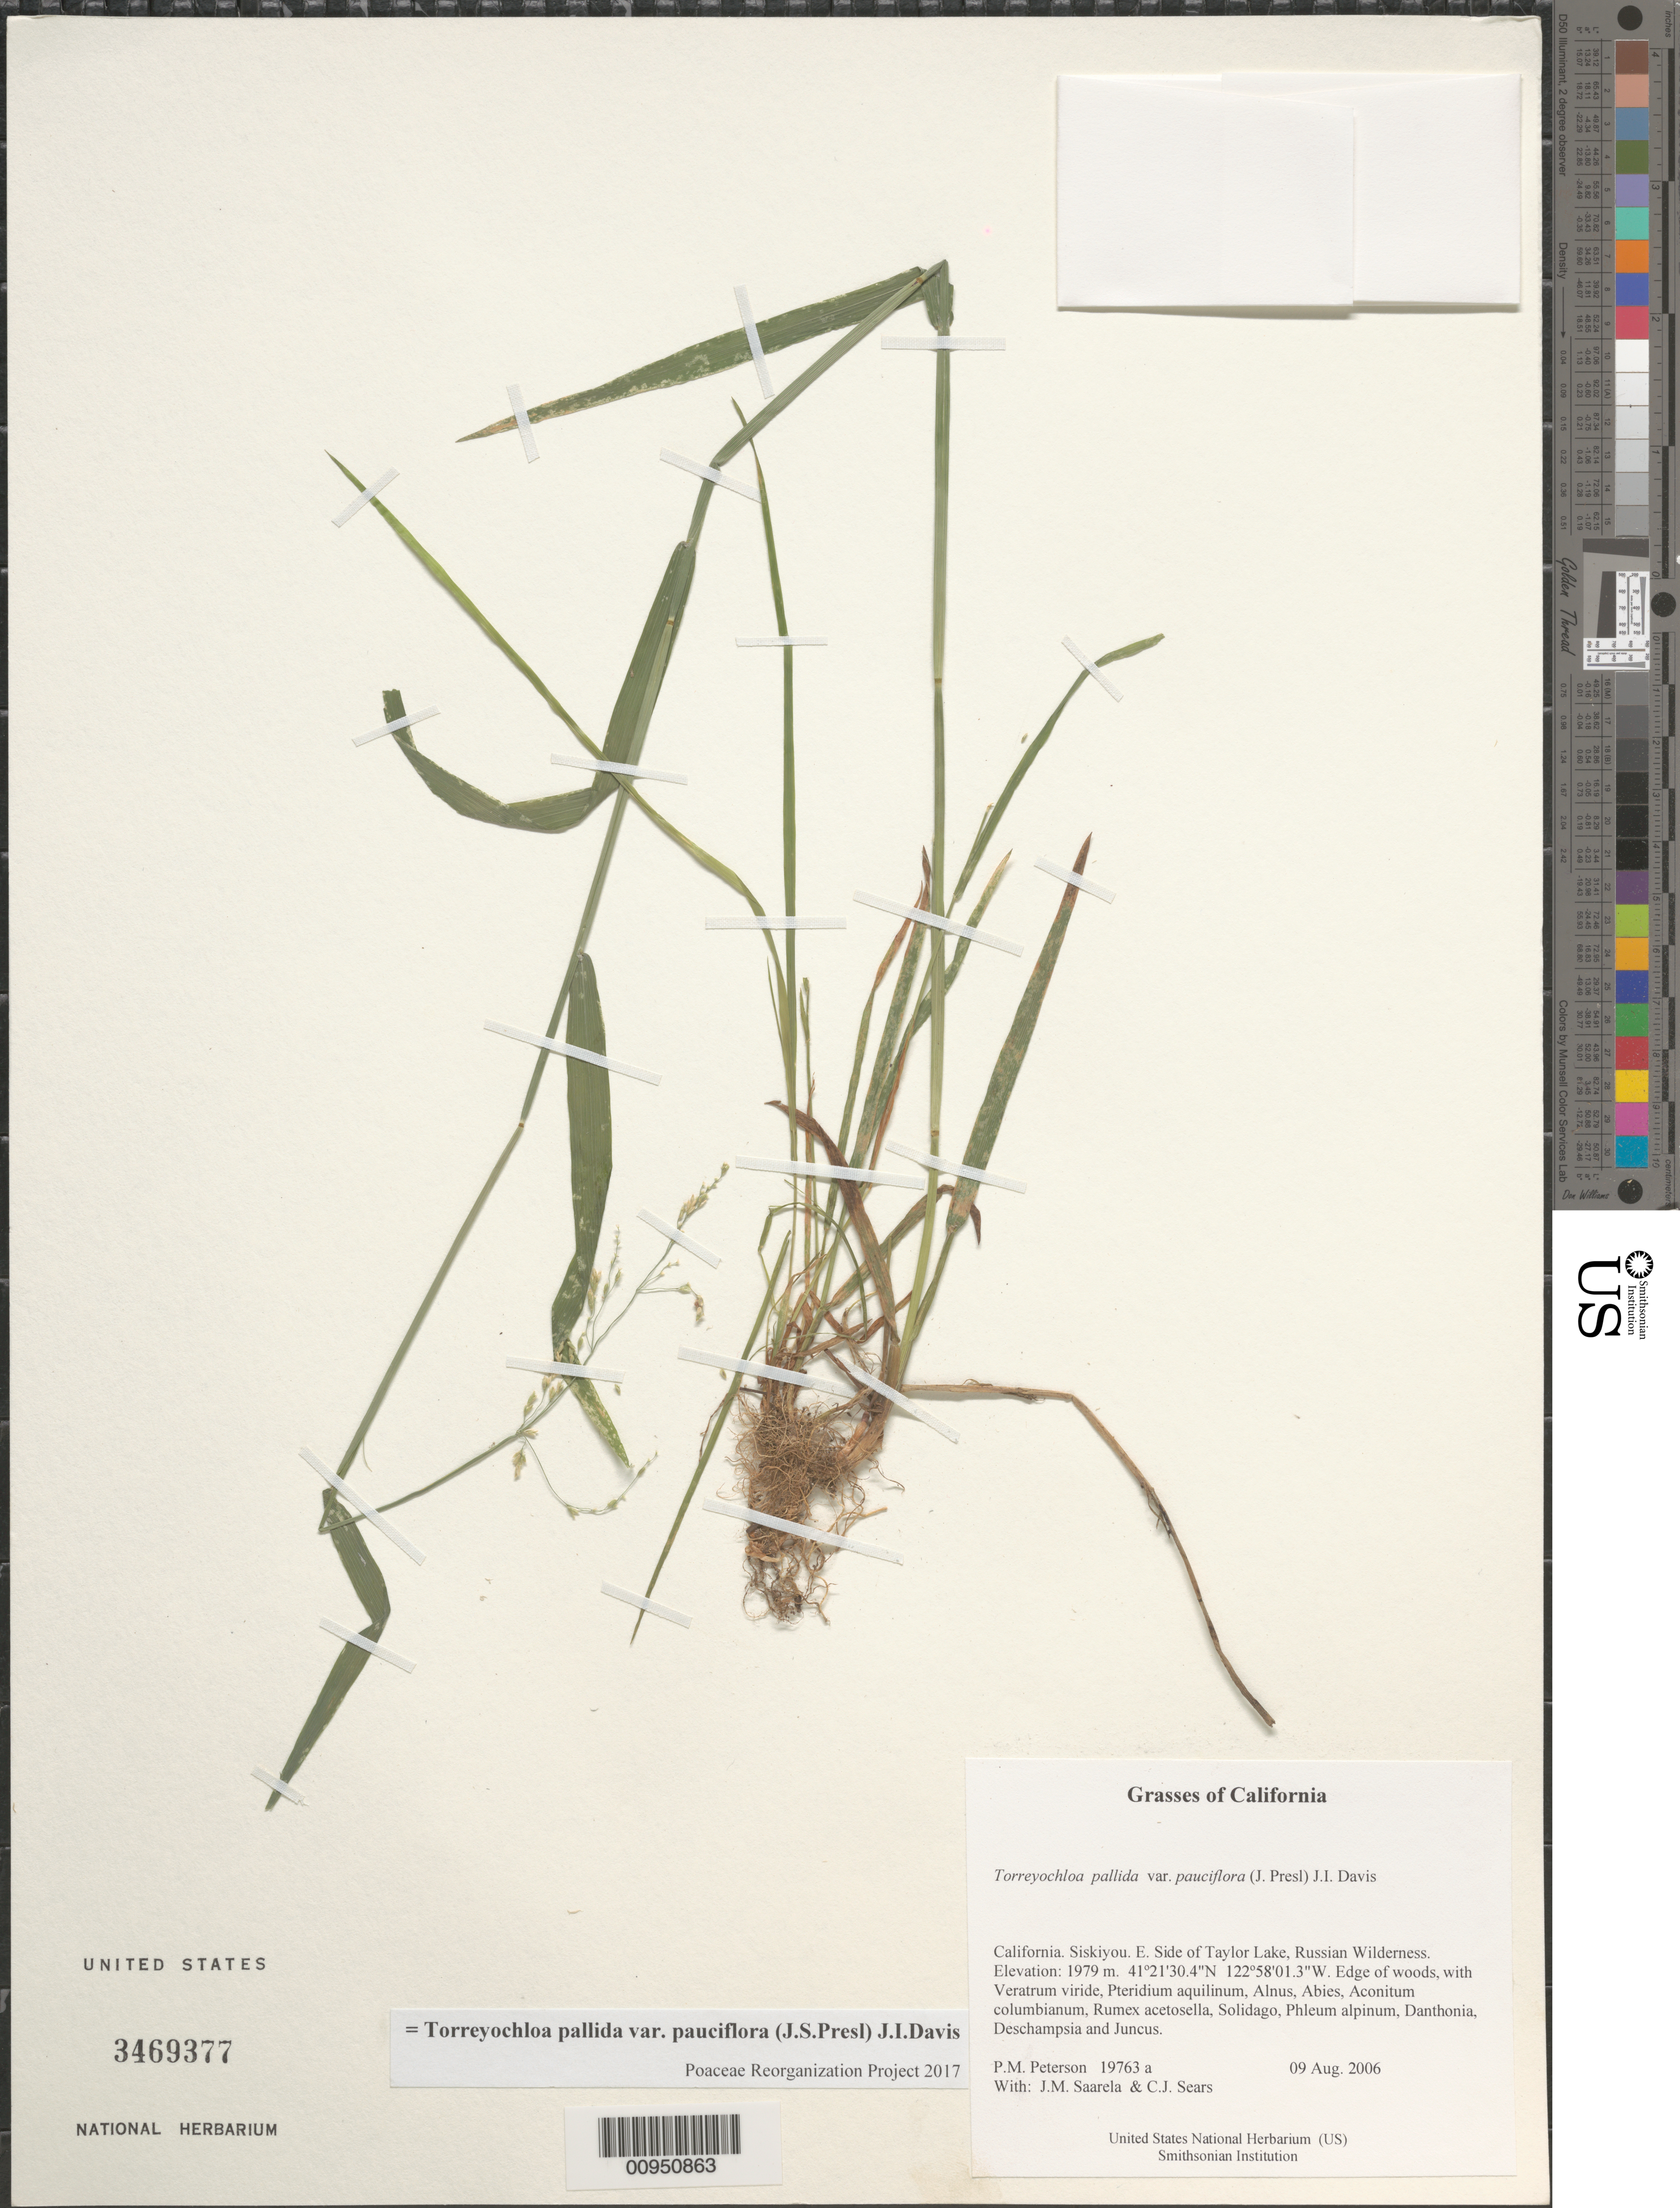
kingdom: Plantae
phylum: Tracheophyta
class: Liliopsida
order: Poales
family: Poaceae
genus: Torreyochloa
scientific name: Torreyochloa pallida var. pauciflora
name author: (J. Presl) J.I. Davis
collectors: P. M. Peterson, J. Saarela & C. Sears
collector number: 19763 a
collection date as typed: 09 Aug 2006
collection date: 2006-08-09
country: United States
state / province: California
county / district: Siskiyou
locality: E. Side of Taylor Lake, Russian Wilderness.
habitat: Edge of woods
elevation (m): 1979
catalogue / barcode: US 3469377